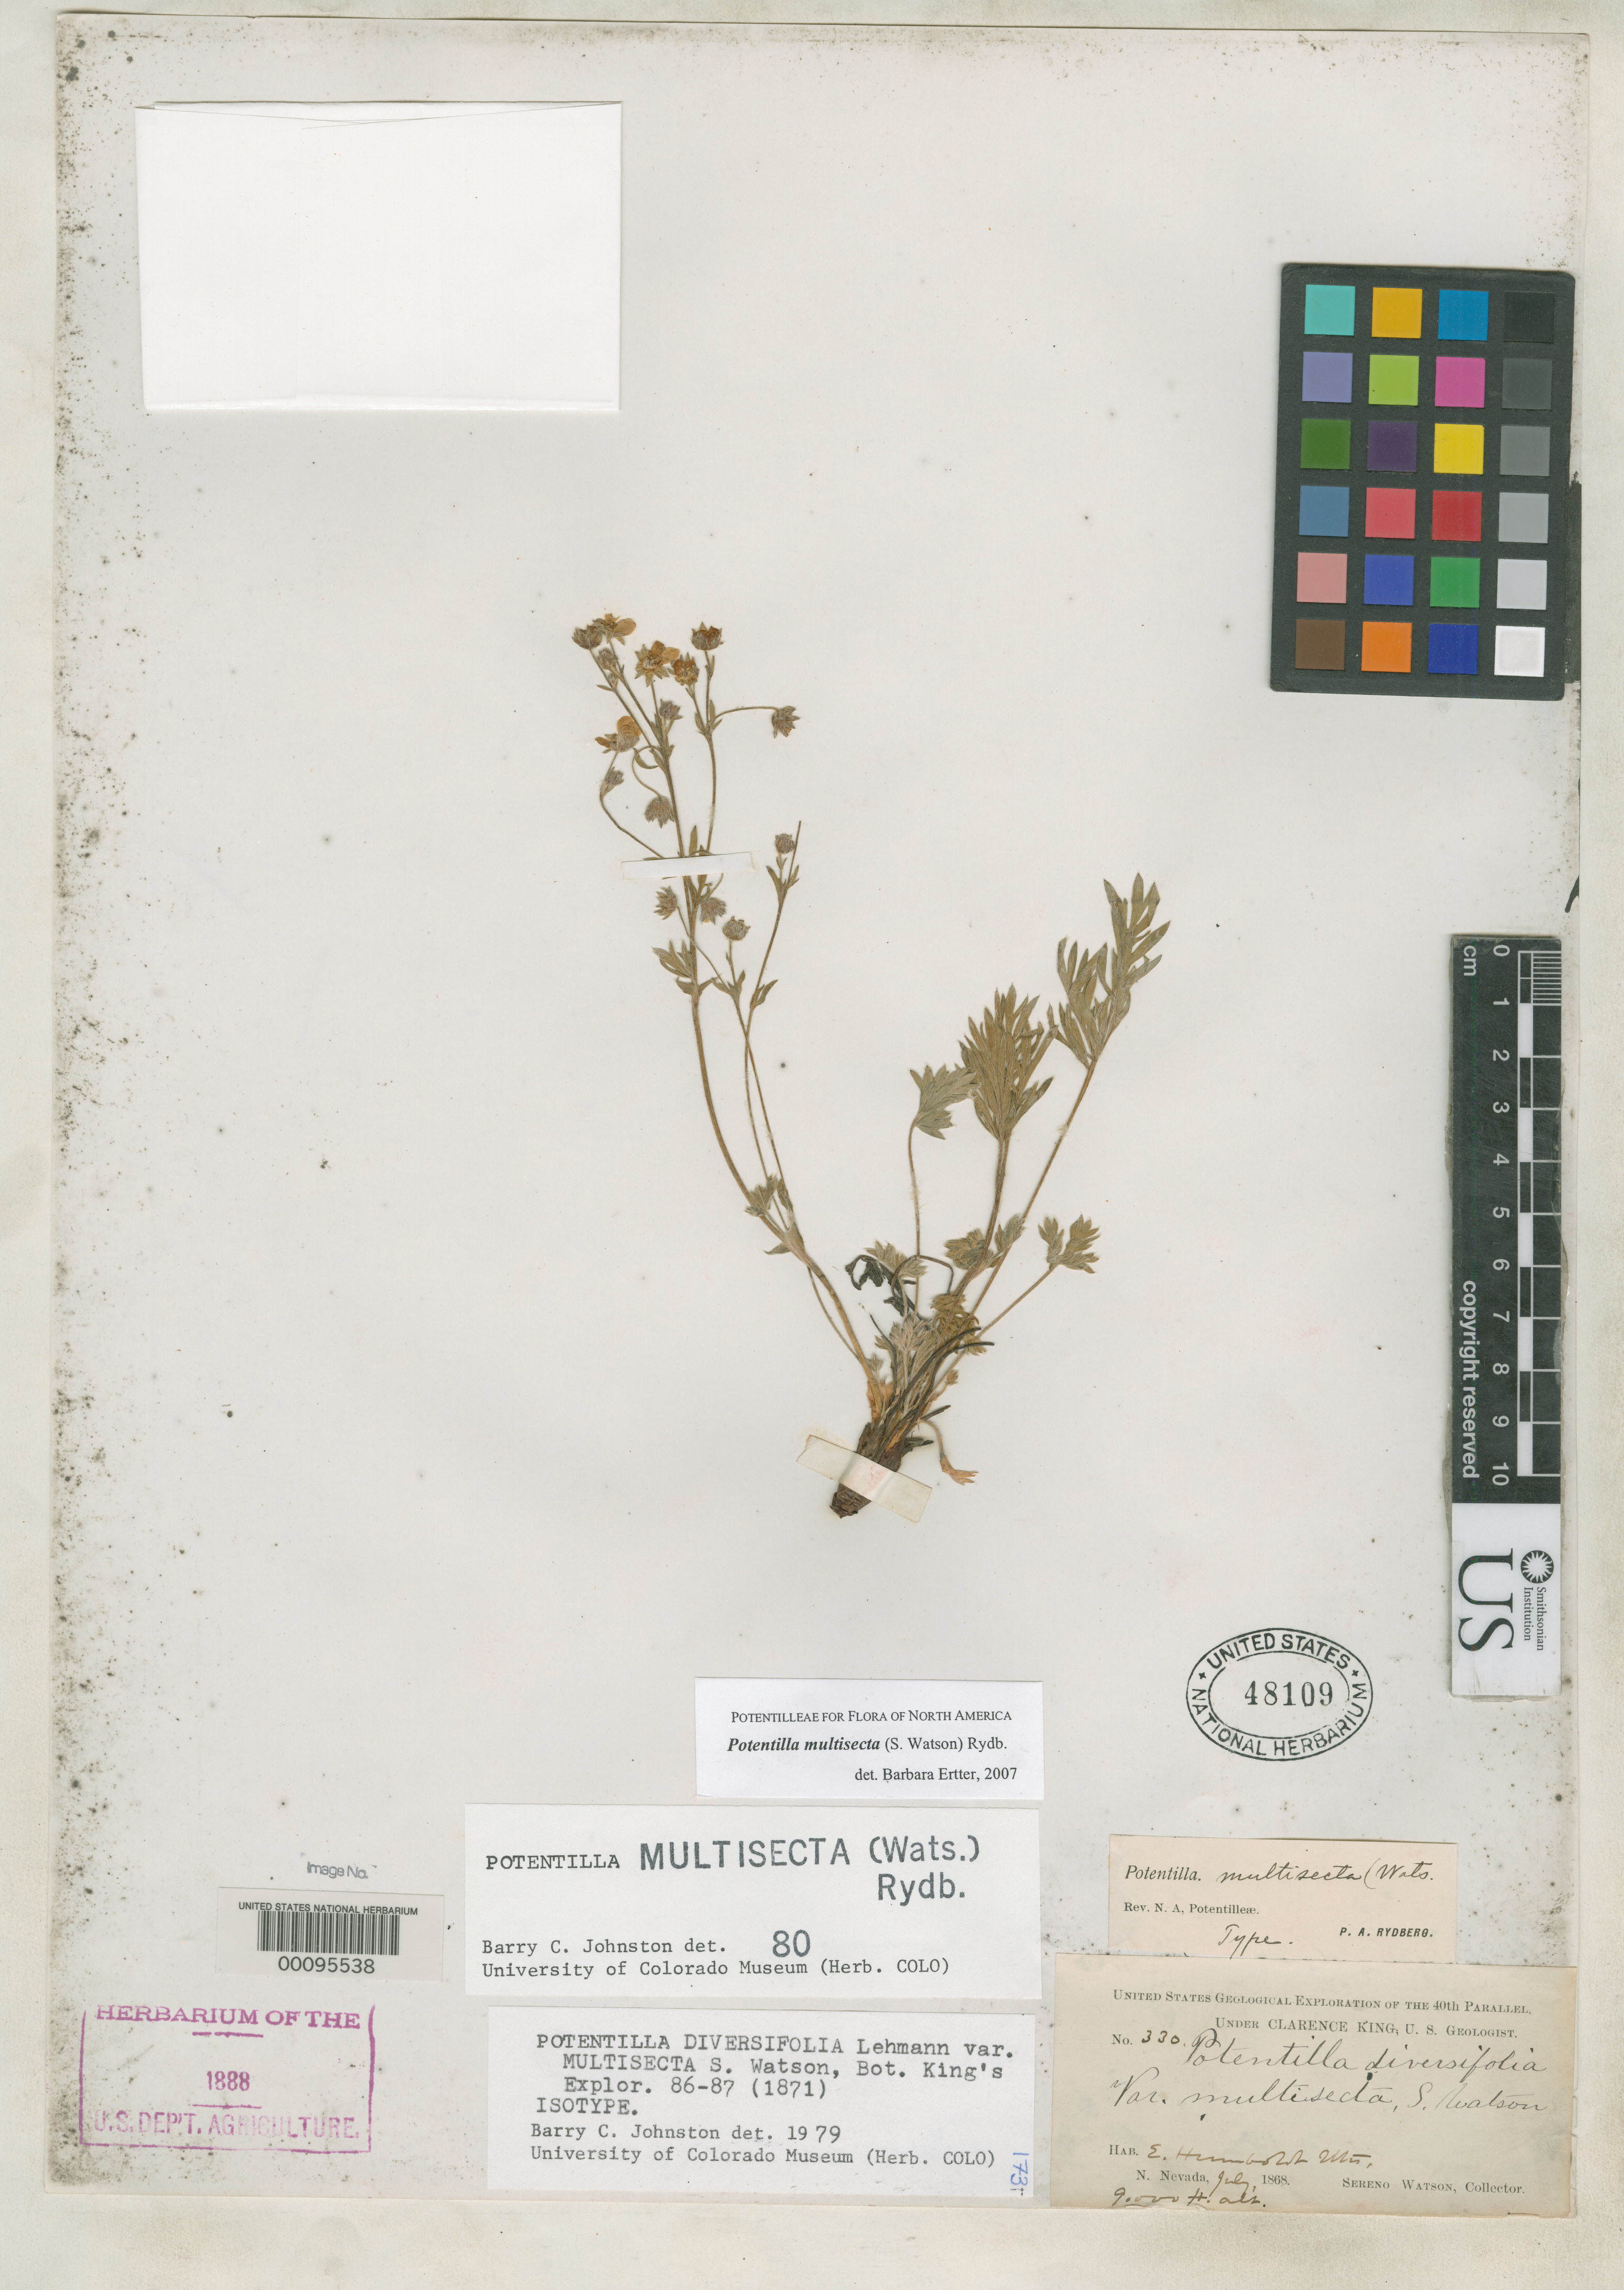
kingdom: Plantae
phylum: Tracheophyta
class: Magnoliopsida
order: Rosales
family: Rosaceae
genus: Potentilla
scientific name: Potentilla diversifolia var. multisecta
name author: S. Watson in C. King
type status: Holotype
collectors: S. Watson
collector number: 330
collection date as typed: Jul 1868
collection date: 1868-07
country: United States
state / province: Nevada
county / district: Pershing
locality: East Humboldt Mtns.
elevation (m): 2743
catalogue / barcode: US 48109